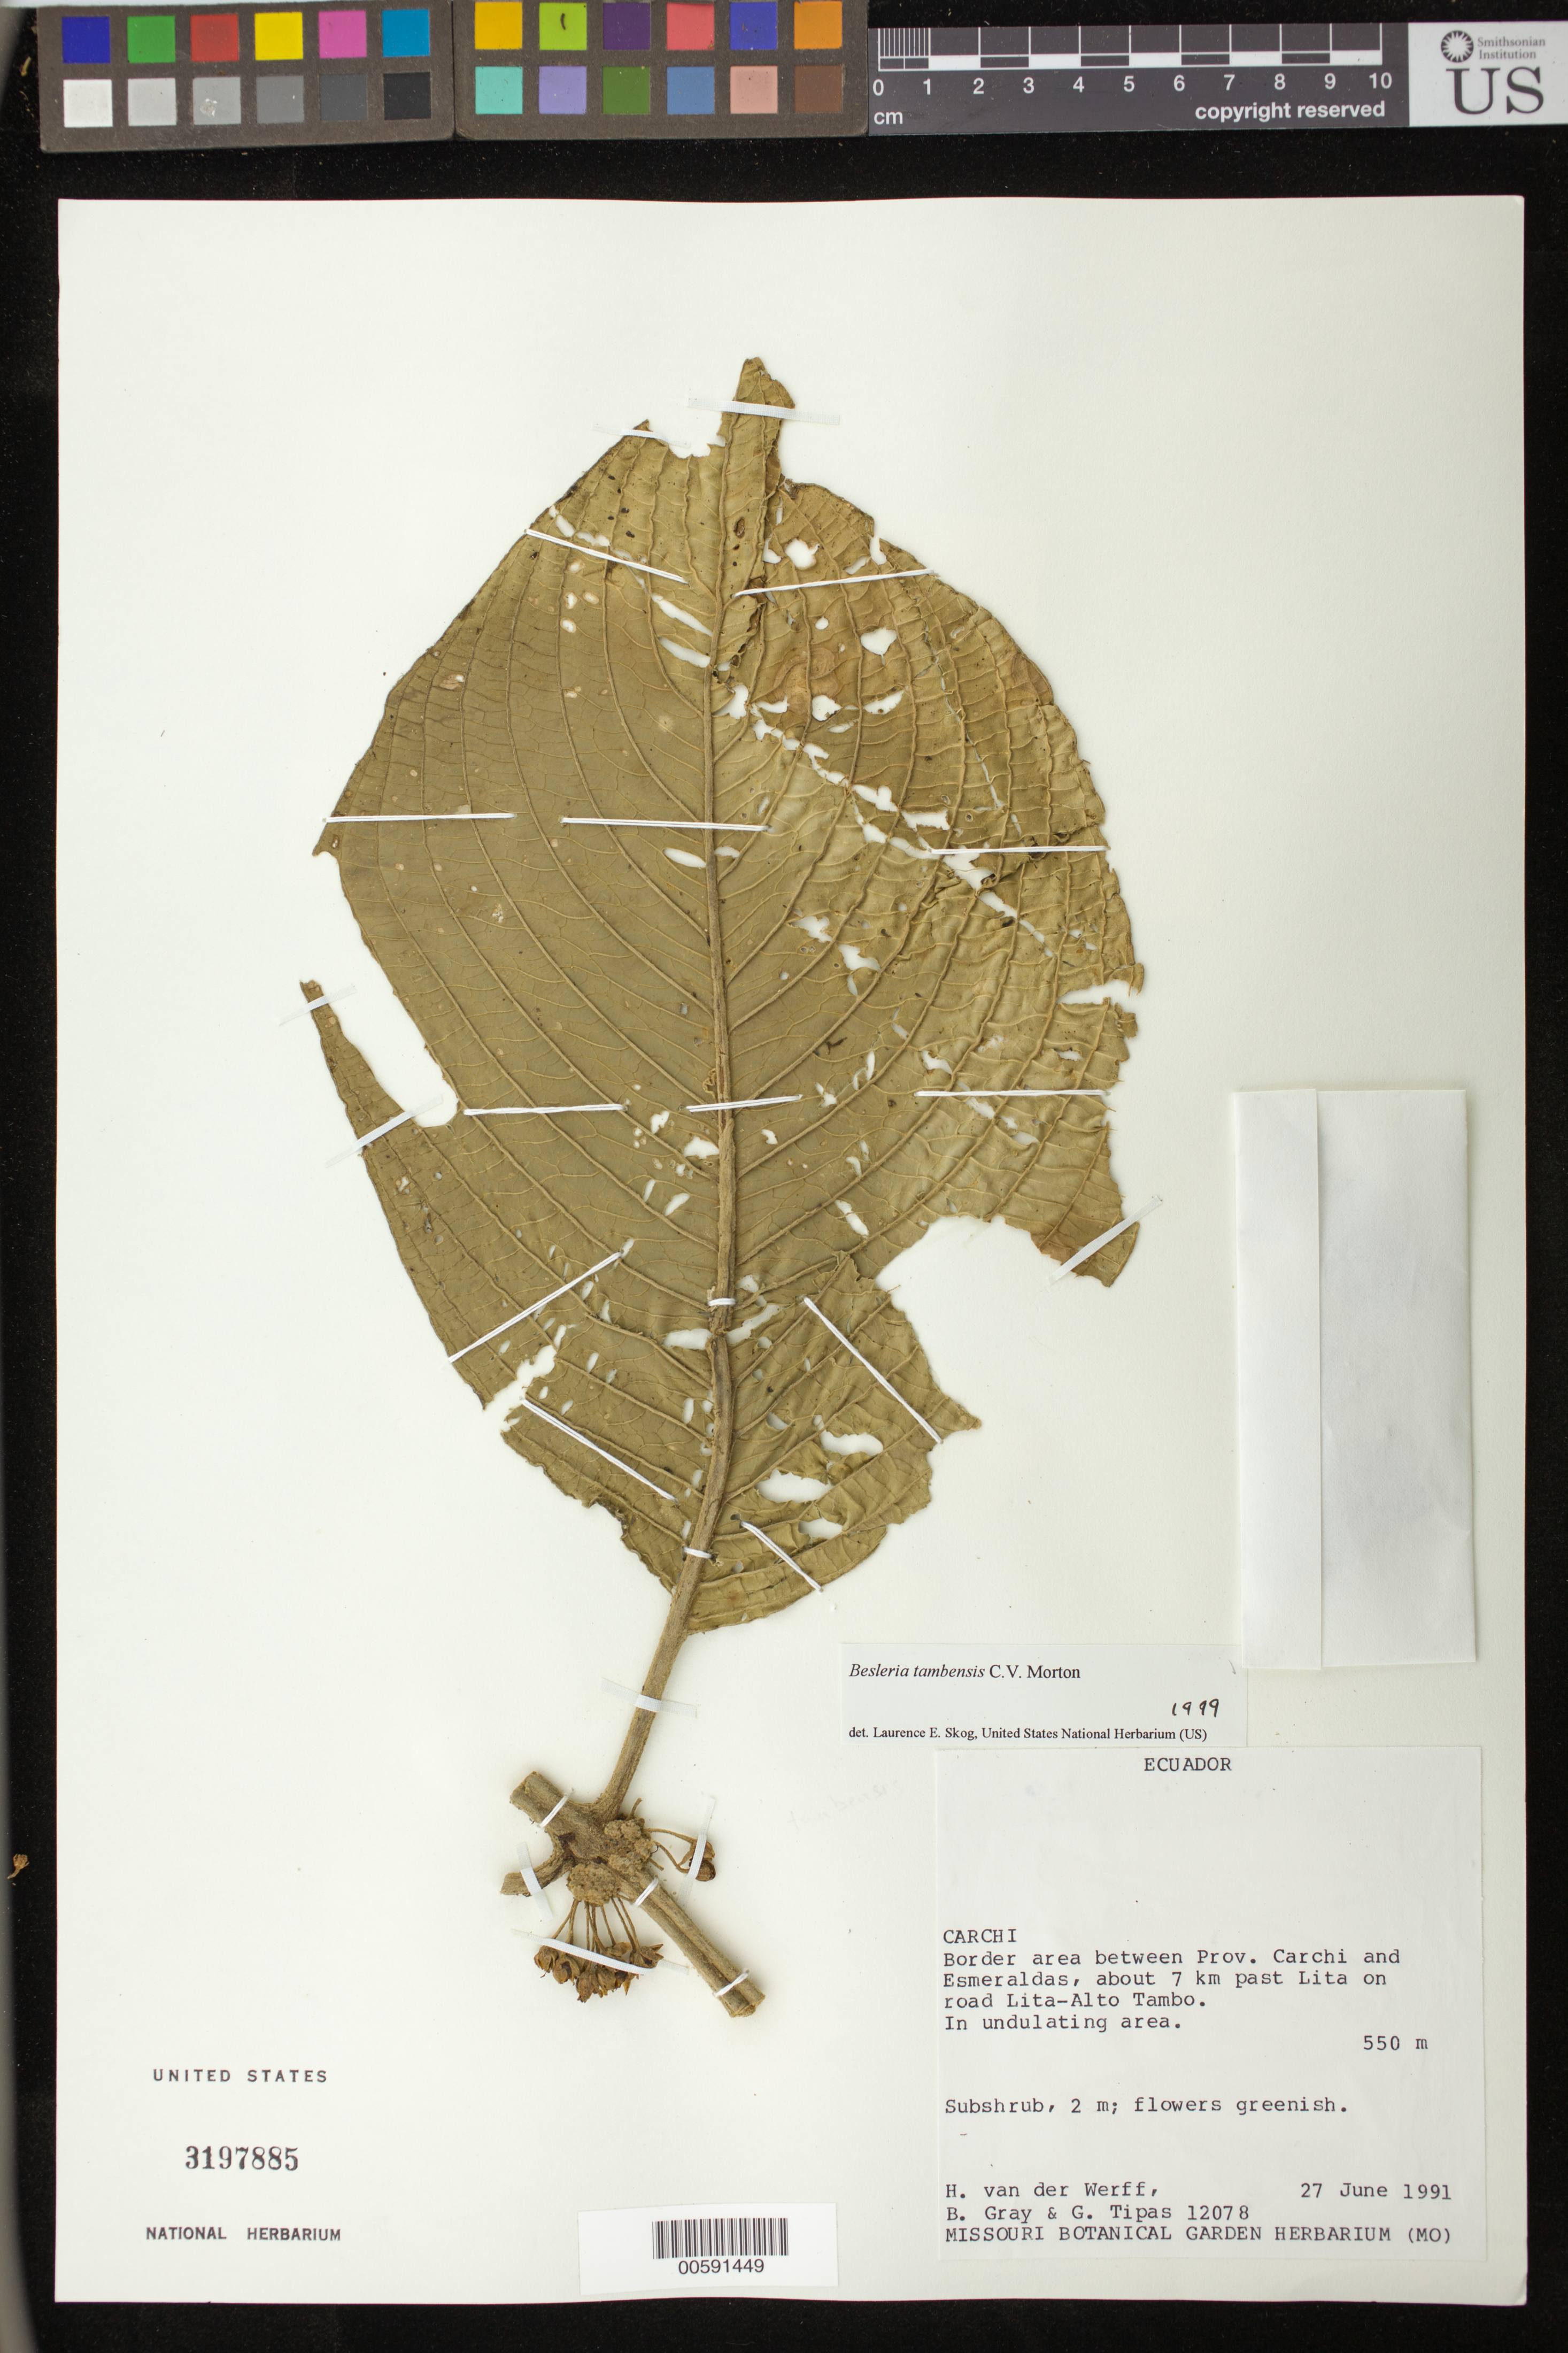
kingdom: Plantae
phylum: Tracheophyta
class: Magnoliopsida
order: Lamiales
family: Gesneriaceae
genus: Besleria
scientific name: Besleria tambensis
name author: C.V. Morton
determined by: Skog, Laurence E.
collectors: H. van der Werff, B. Gray & G. Tipas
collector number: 12078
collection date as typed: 27 Jun 1991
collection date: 1991-06-27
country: Ecuador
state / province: Carchi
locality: Border area between Prov. Carchi and Esmeraldas, about 7 km past Lita on road Lita - Alto Tambo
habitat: In undulating area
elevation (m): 550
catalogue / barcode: US 3197885